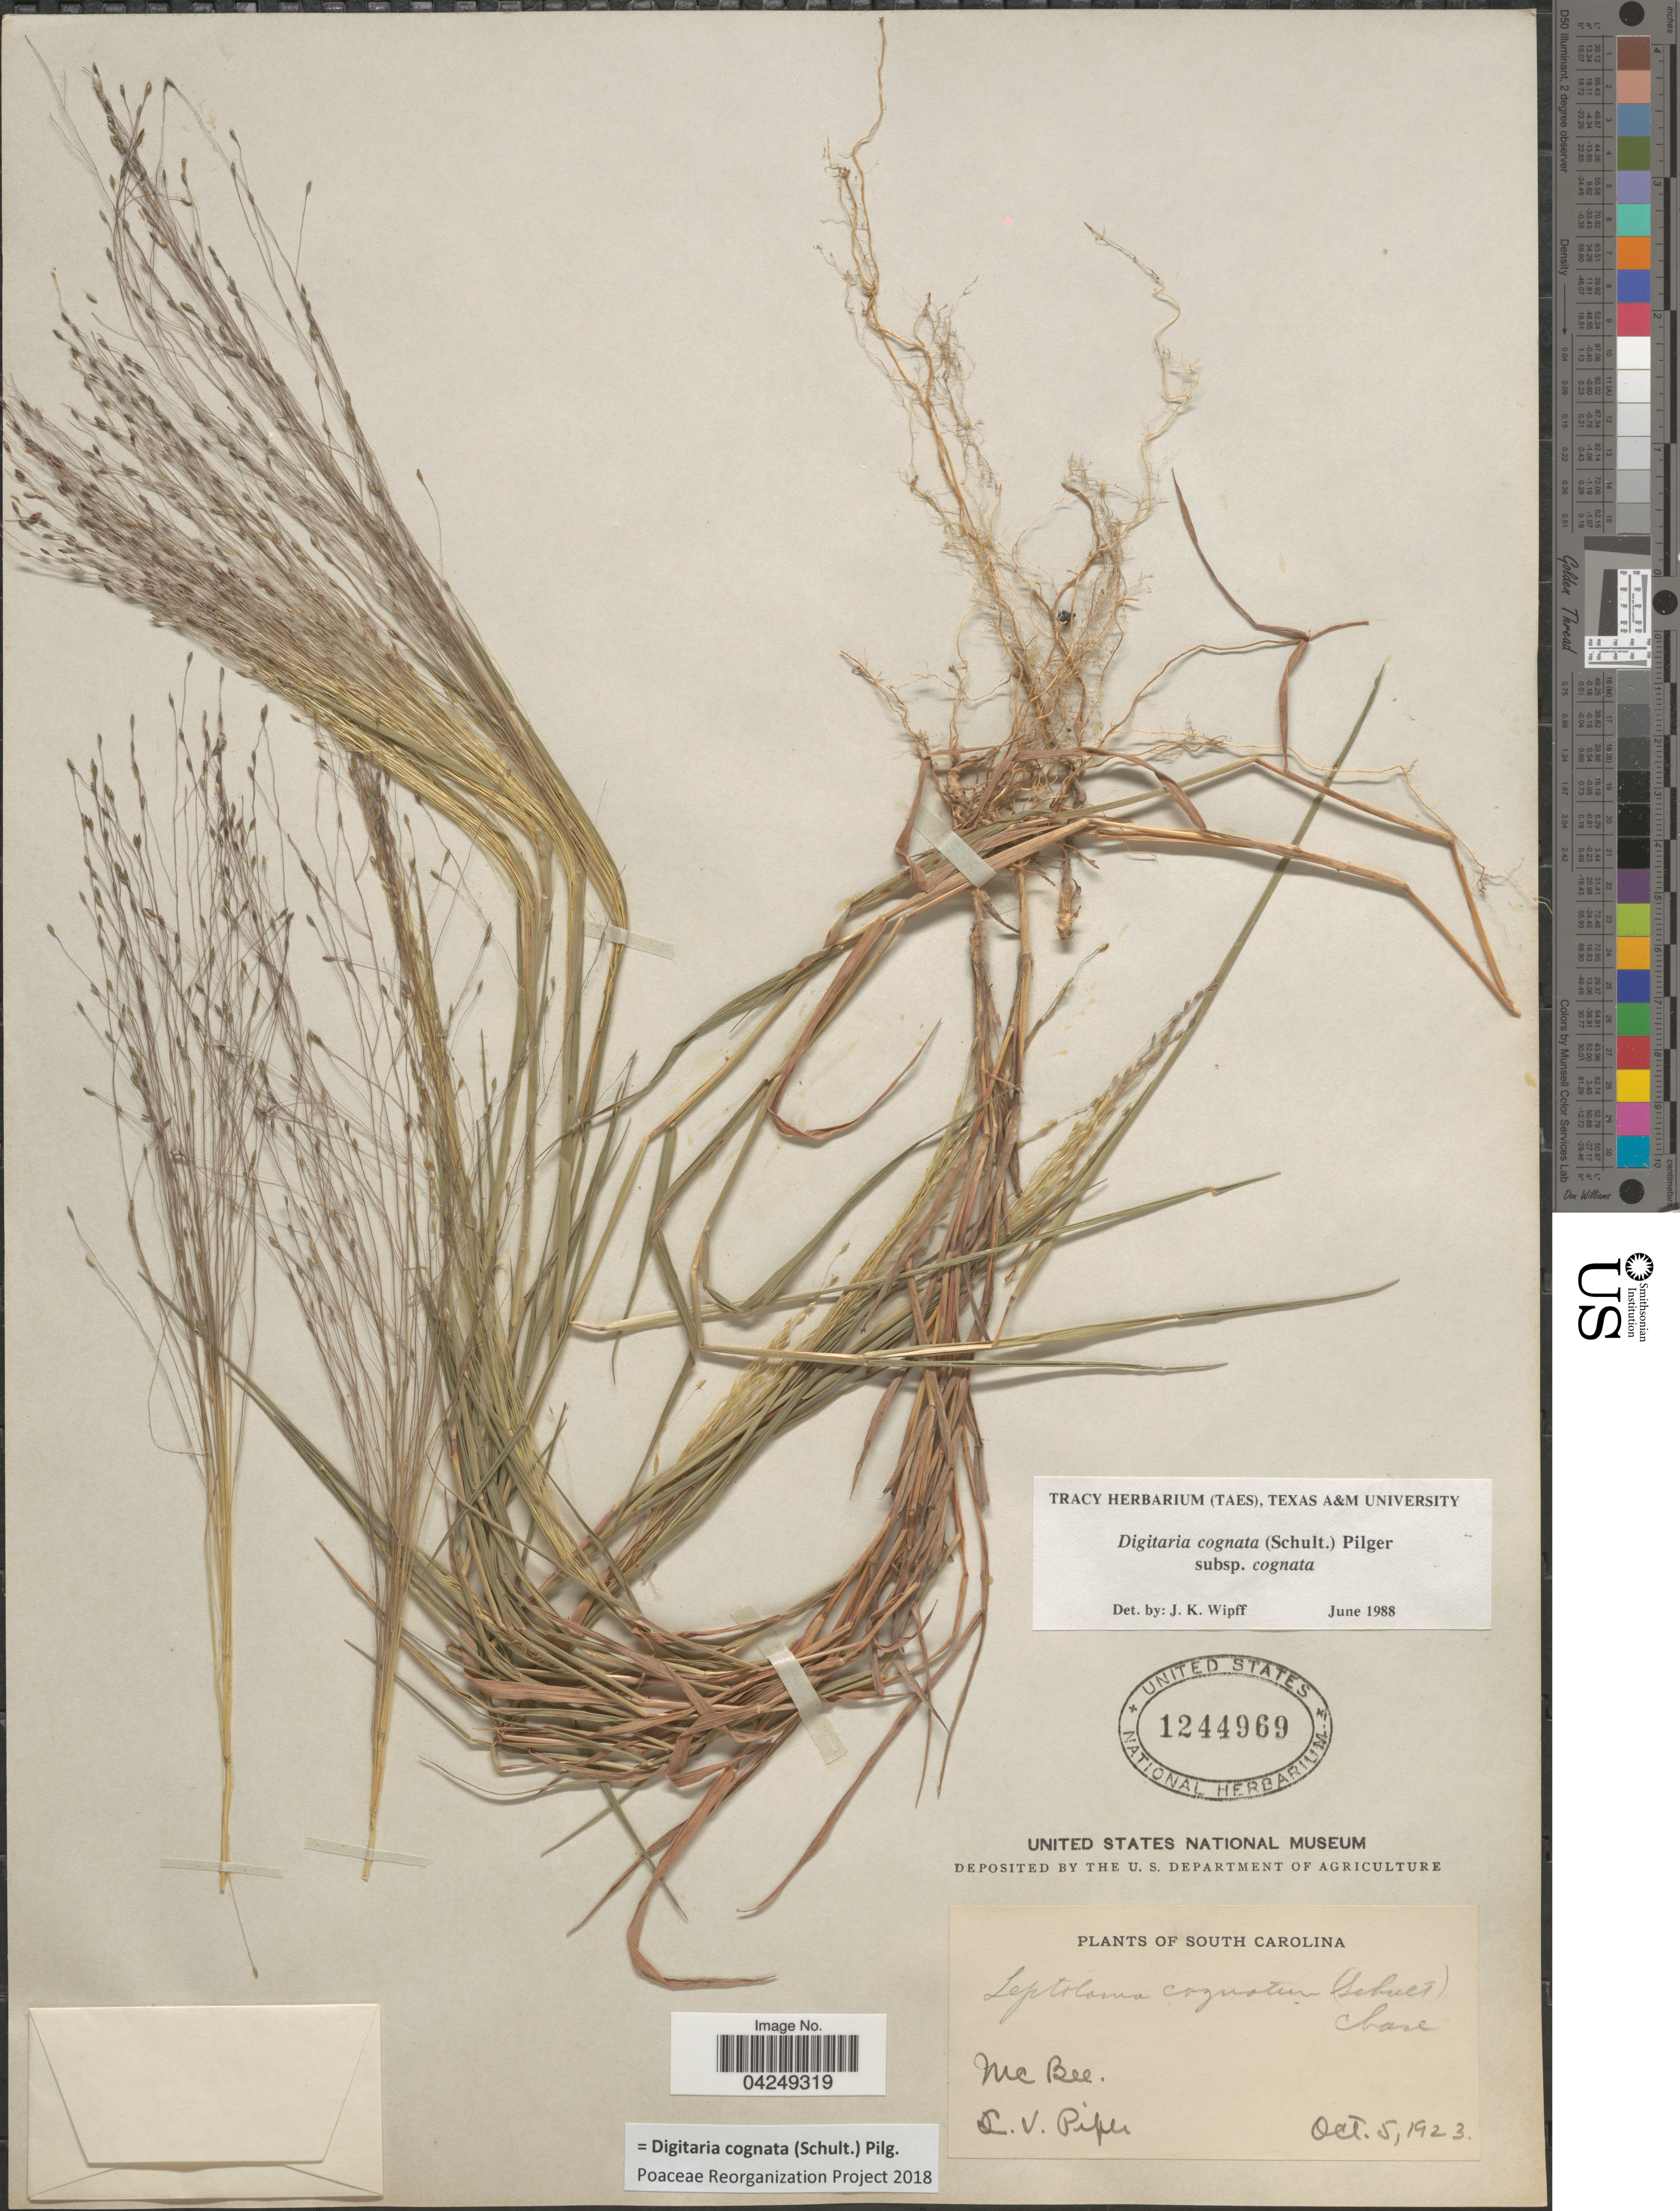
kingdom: Plantae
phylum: Tracheophyta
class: Liliopsida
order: Poales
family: Poaceae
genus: Digitaria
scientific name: Digitaria cognata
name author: (Scult.) Pilg.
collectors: C. V. Piper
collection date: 1923-10-05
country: United States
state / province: South Carolina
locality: Mc Bee.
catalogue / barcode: US 1244969